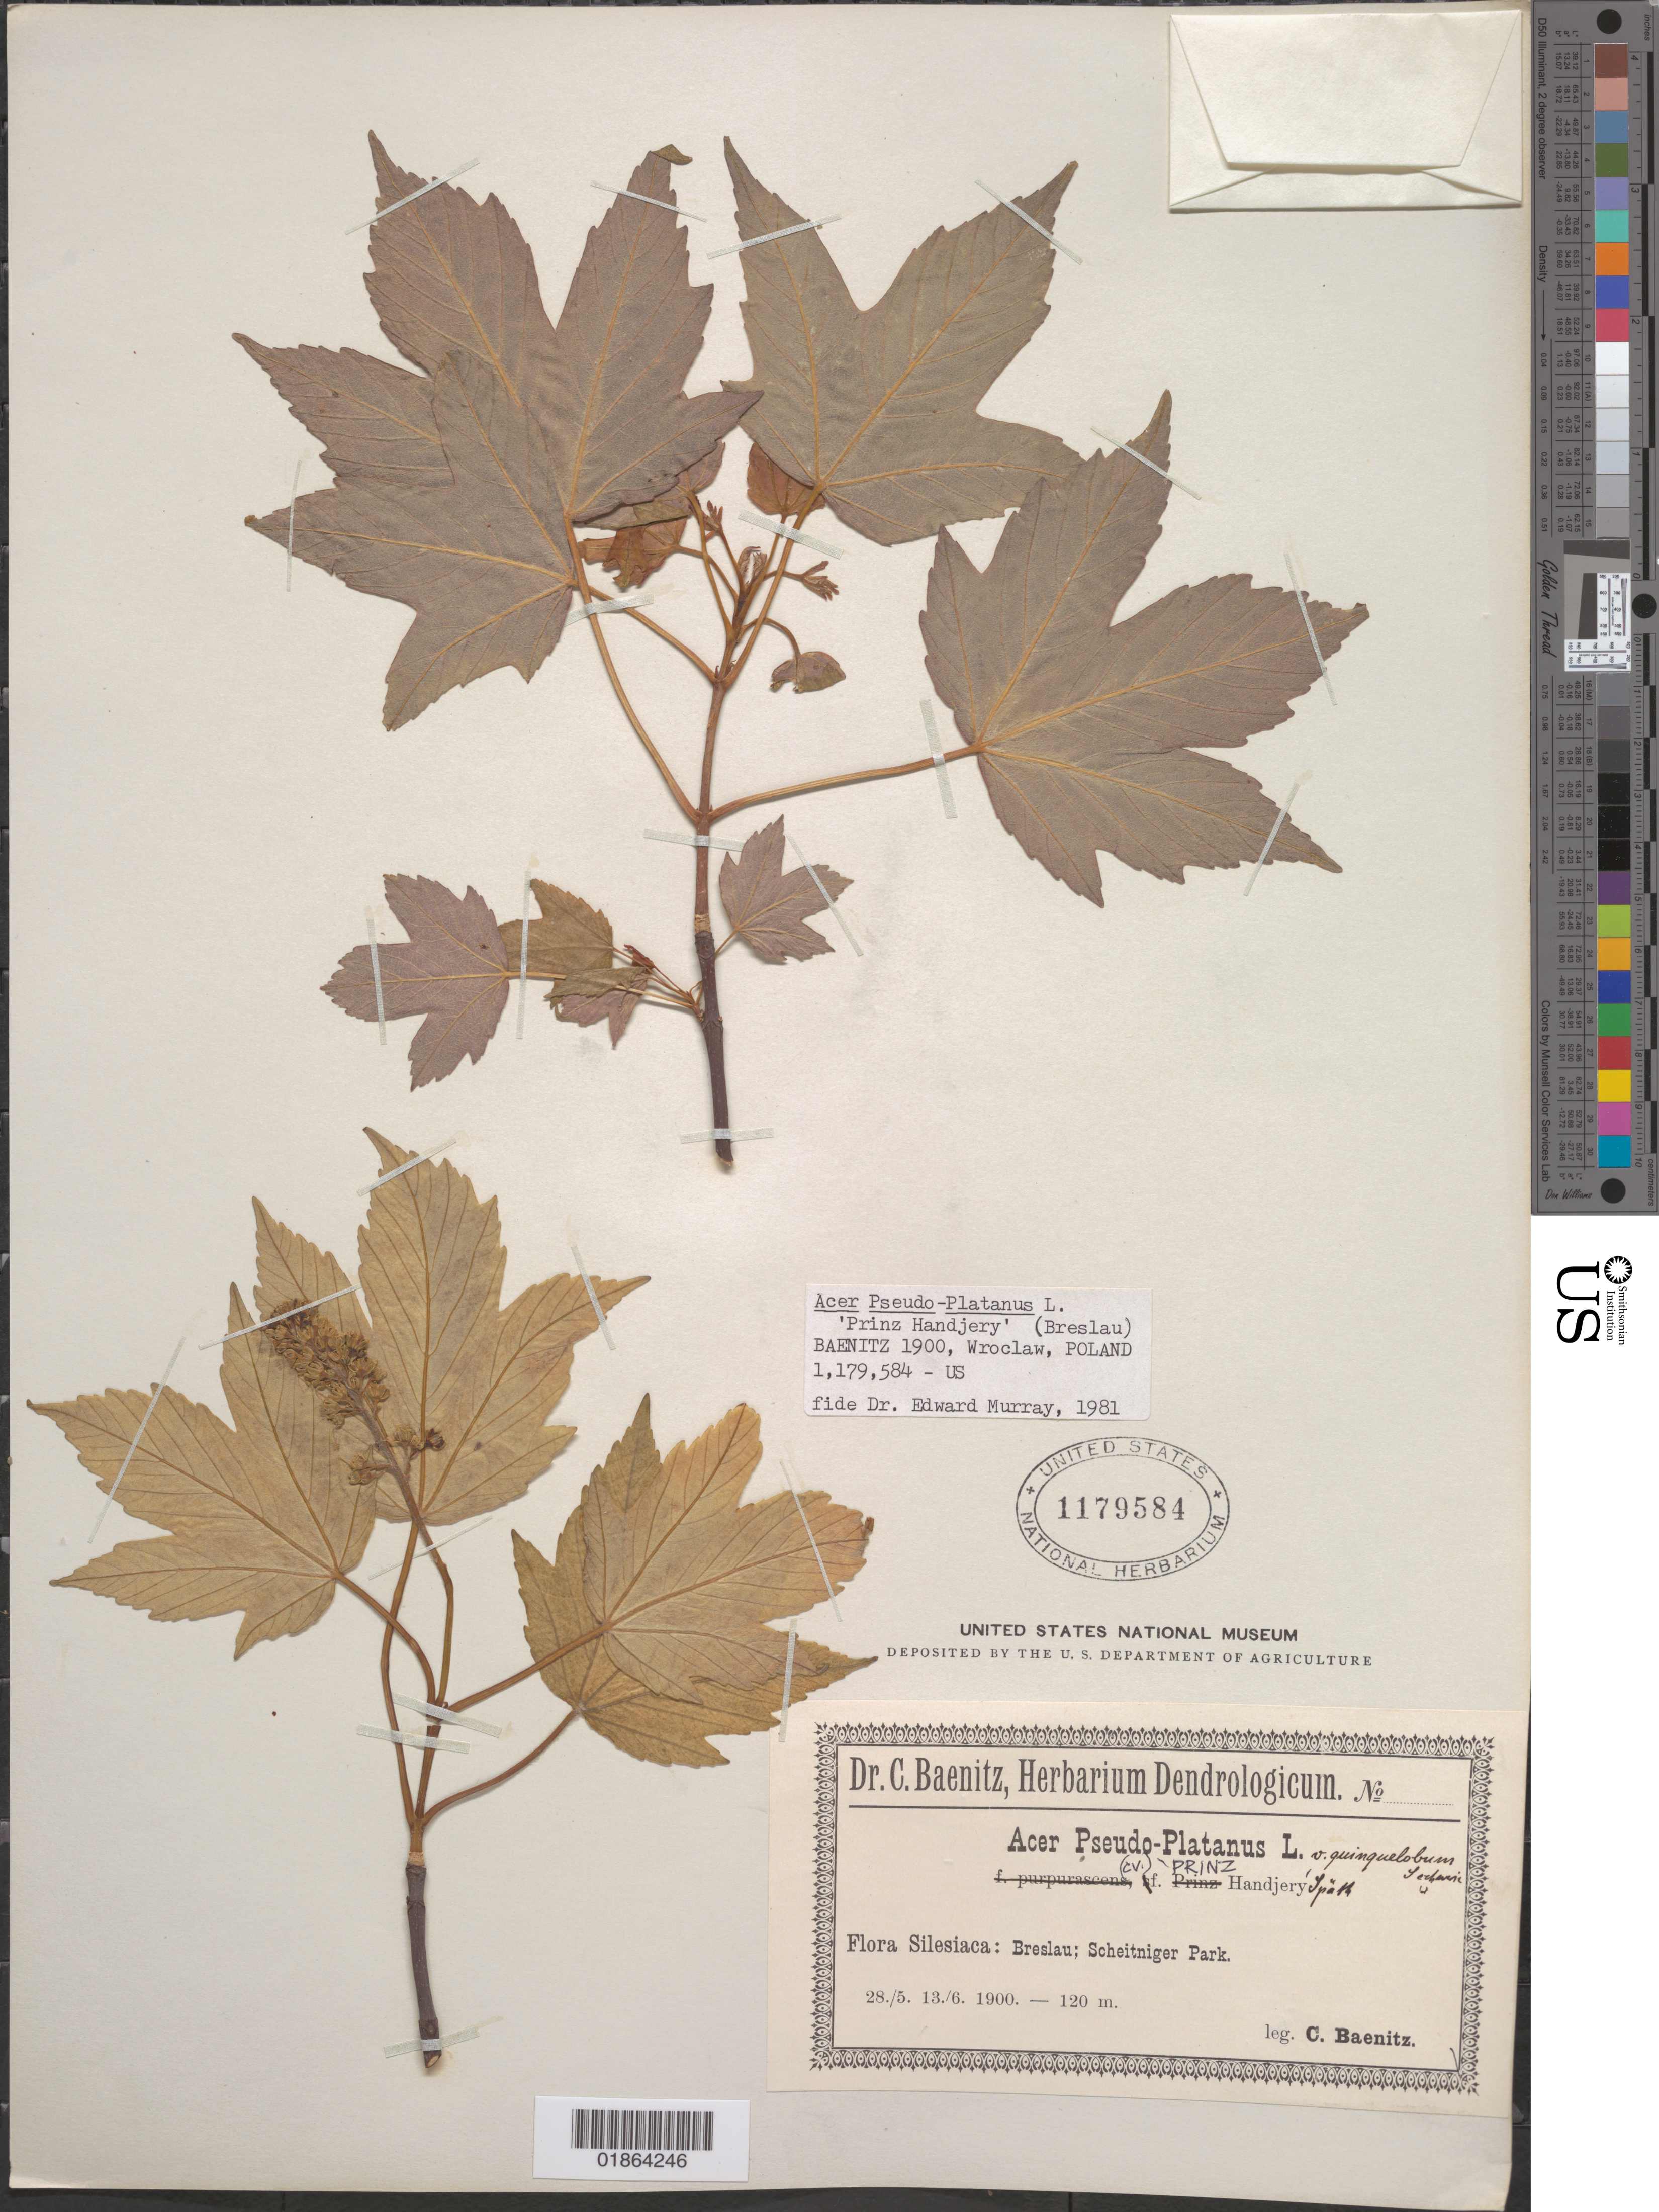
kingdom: Plantae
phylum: Tracheophyta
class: Magnoliopsida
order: Sapindales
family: Sapindaceae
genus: Acer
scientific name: Acer pseudoplatanus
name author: L.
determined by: Murray, Edward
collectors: C. G. Baenitz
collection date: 1900-05-28/1900-06-13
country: Poland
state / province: Dolnoslaskie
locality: Silesiaca: Breslau [Wrocław]; Scheitniger Park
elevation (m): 120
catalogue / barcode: US 1179584